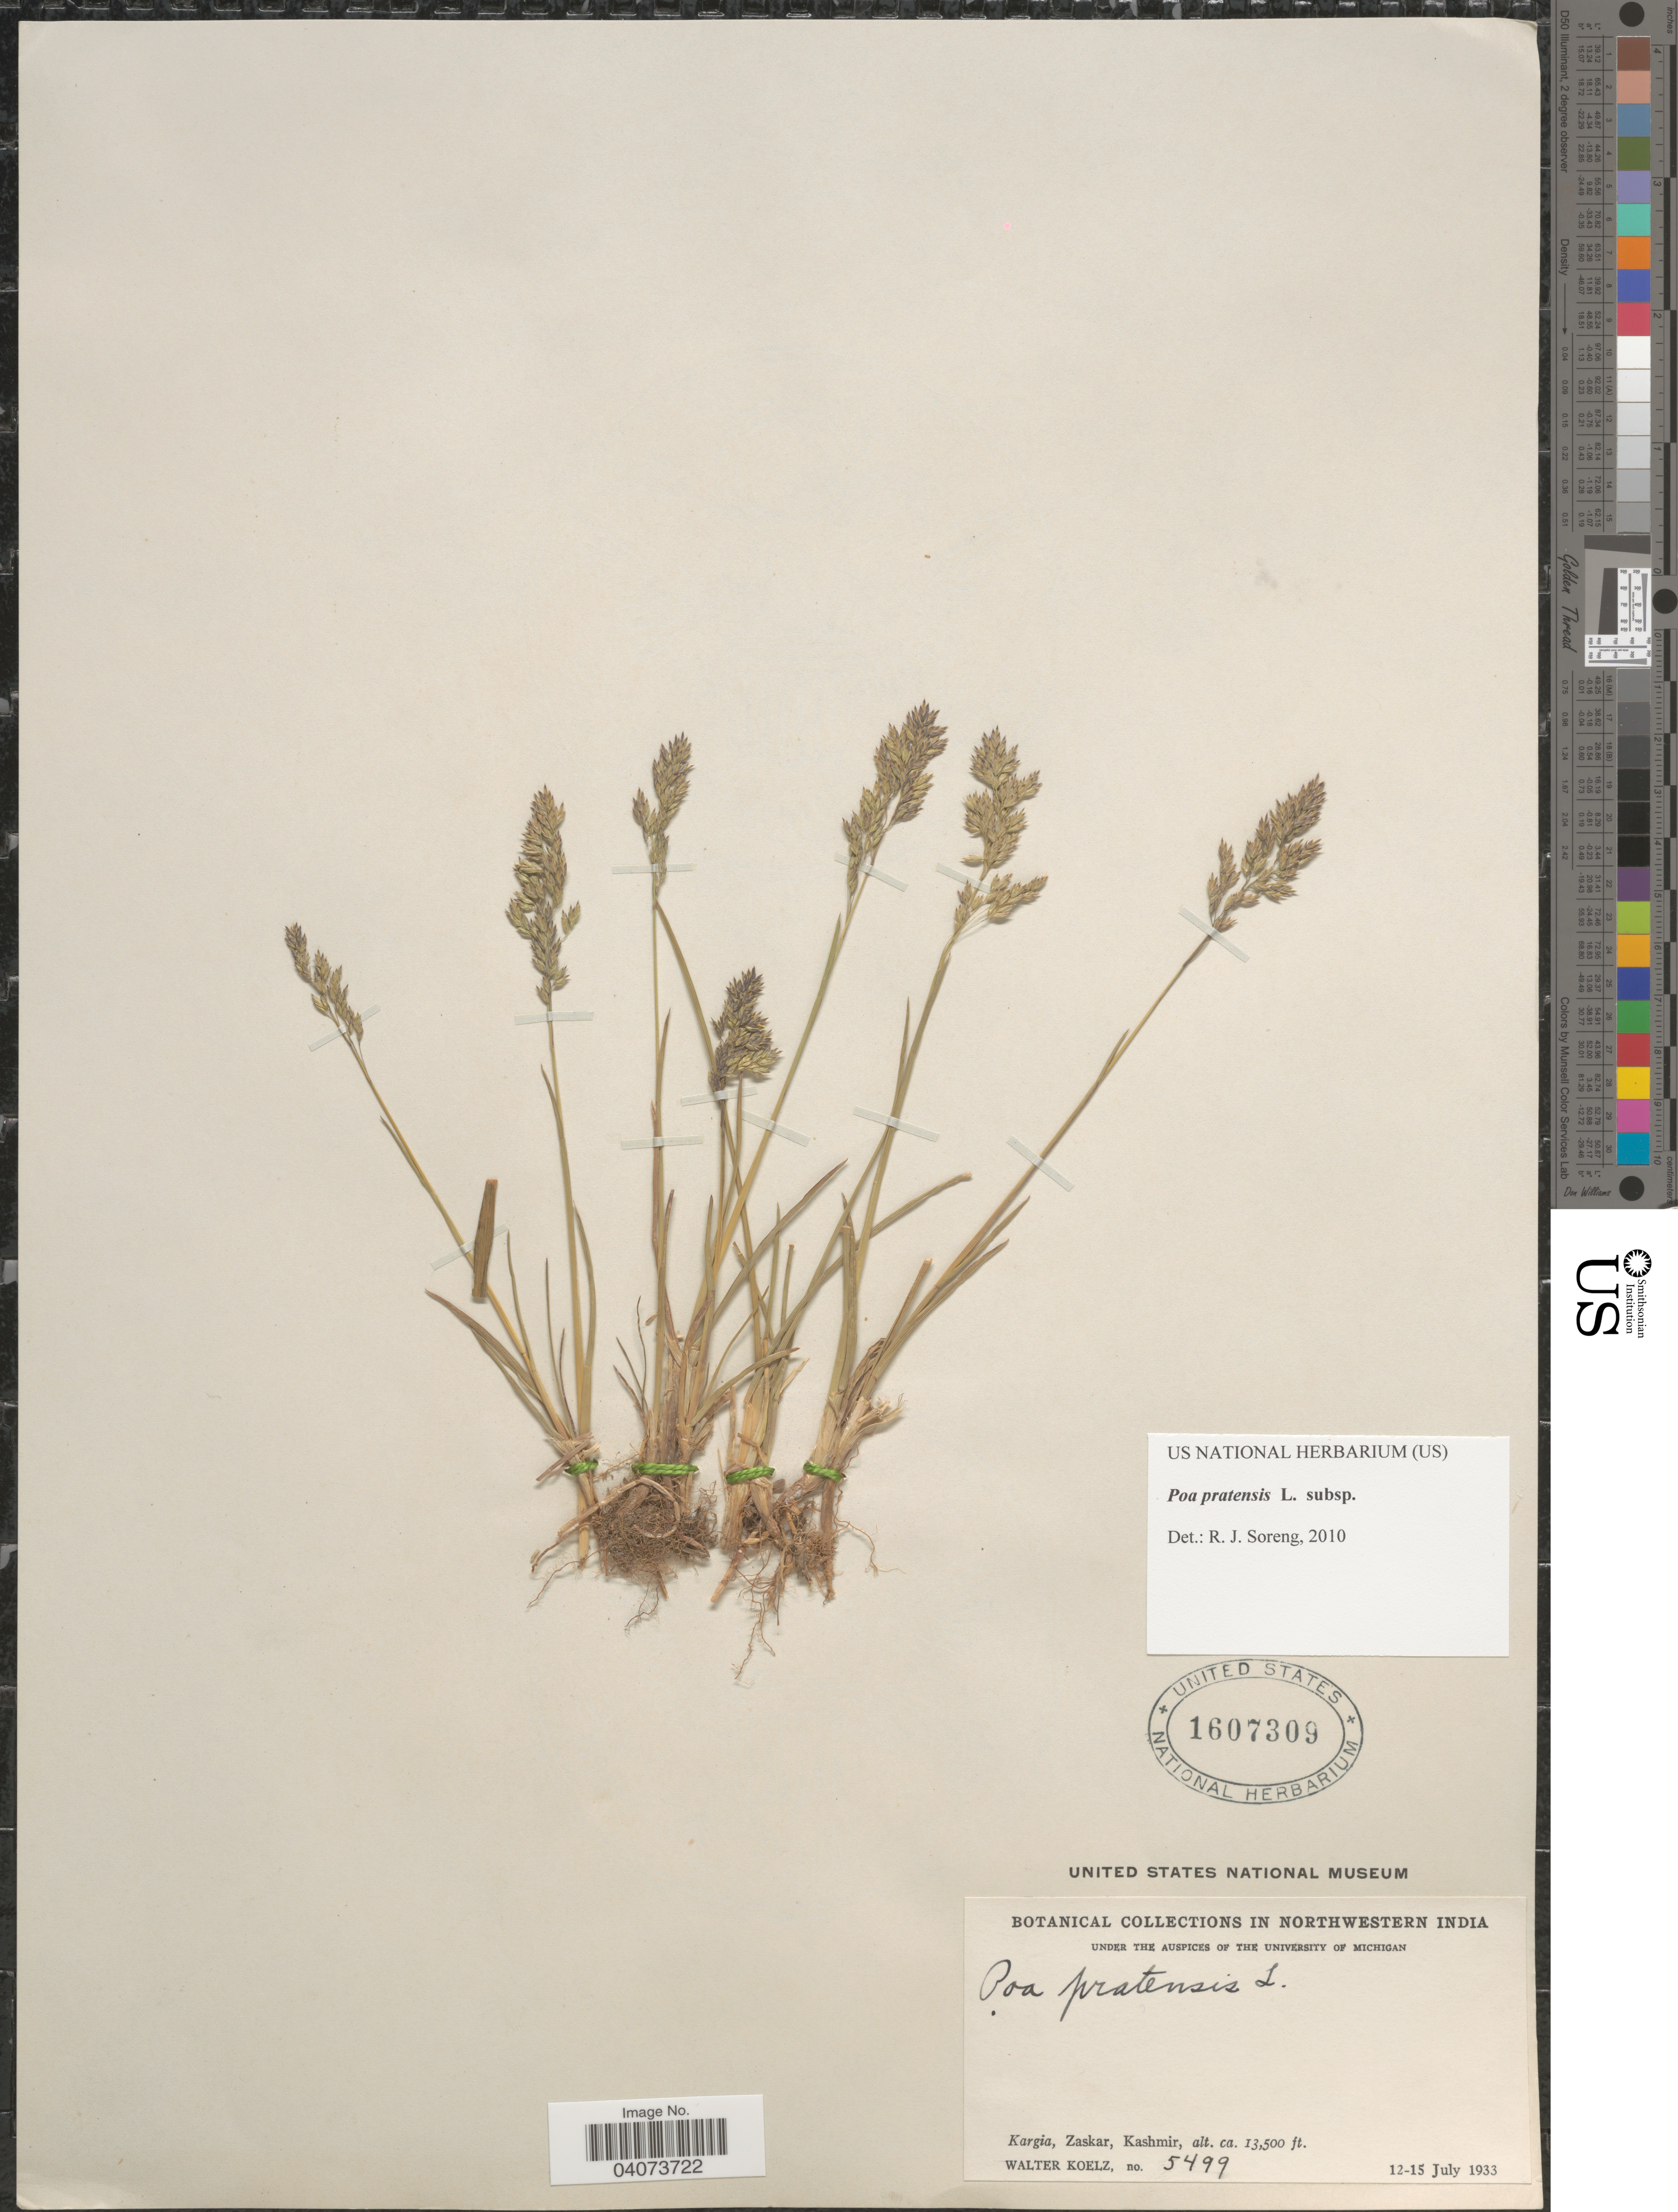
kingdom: Plantae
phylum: Tracheophyta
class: Liliopsida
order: Poales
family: Poaceae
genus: Poa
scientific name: Poa pratensis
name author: L.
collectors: W. N. Koelz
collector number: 5499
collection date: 1933-07-12/1933-07-15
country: India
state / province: Jammu and Kashmir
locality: Northwestern India. Kargia, Zaskar, Kashmir.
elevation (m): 4115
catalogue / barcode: US 1607309